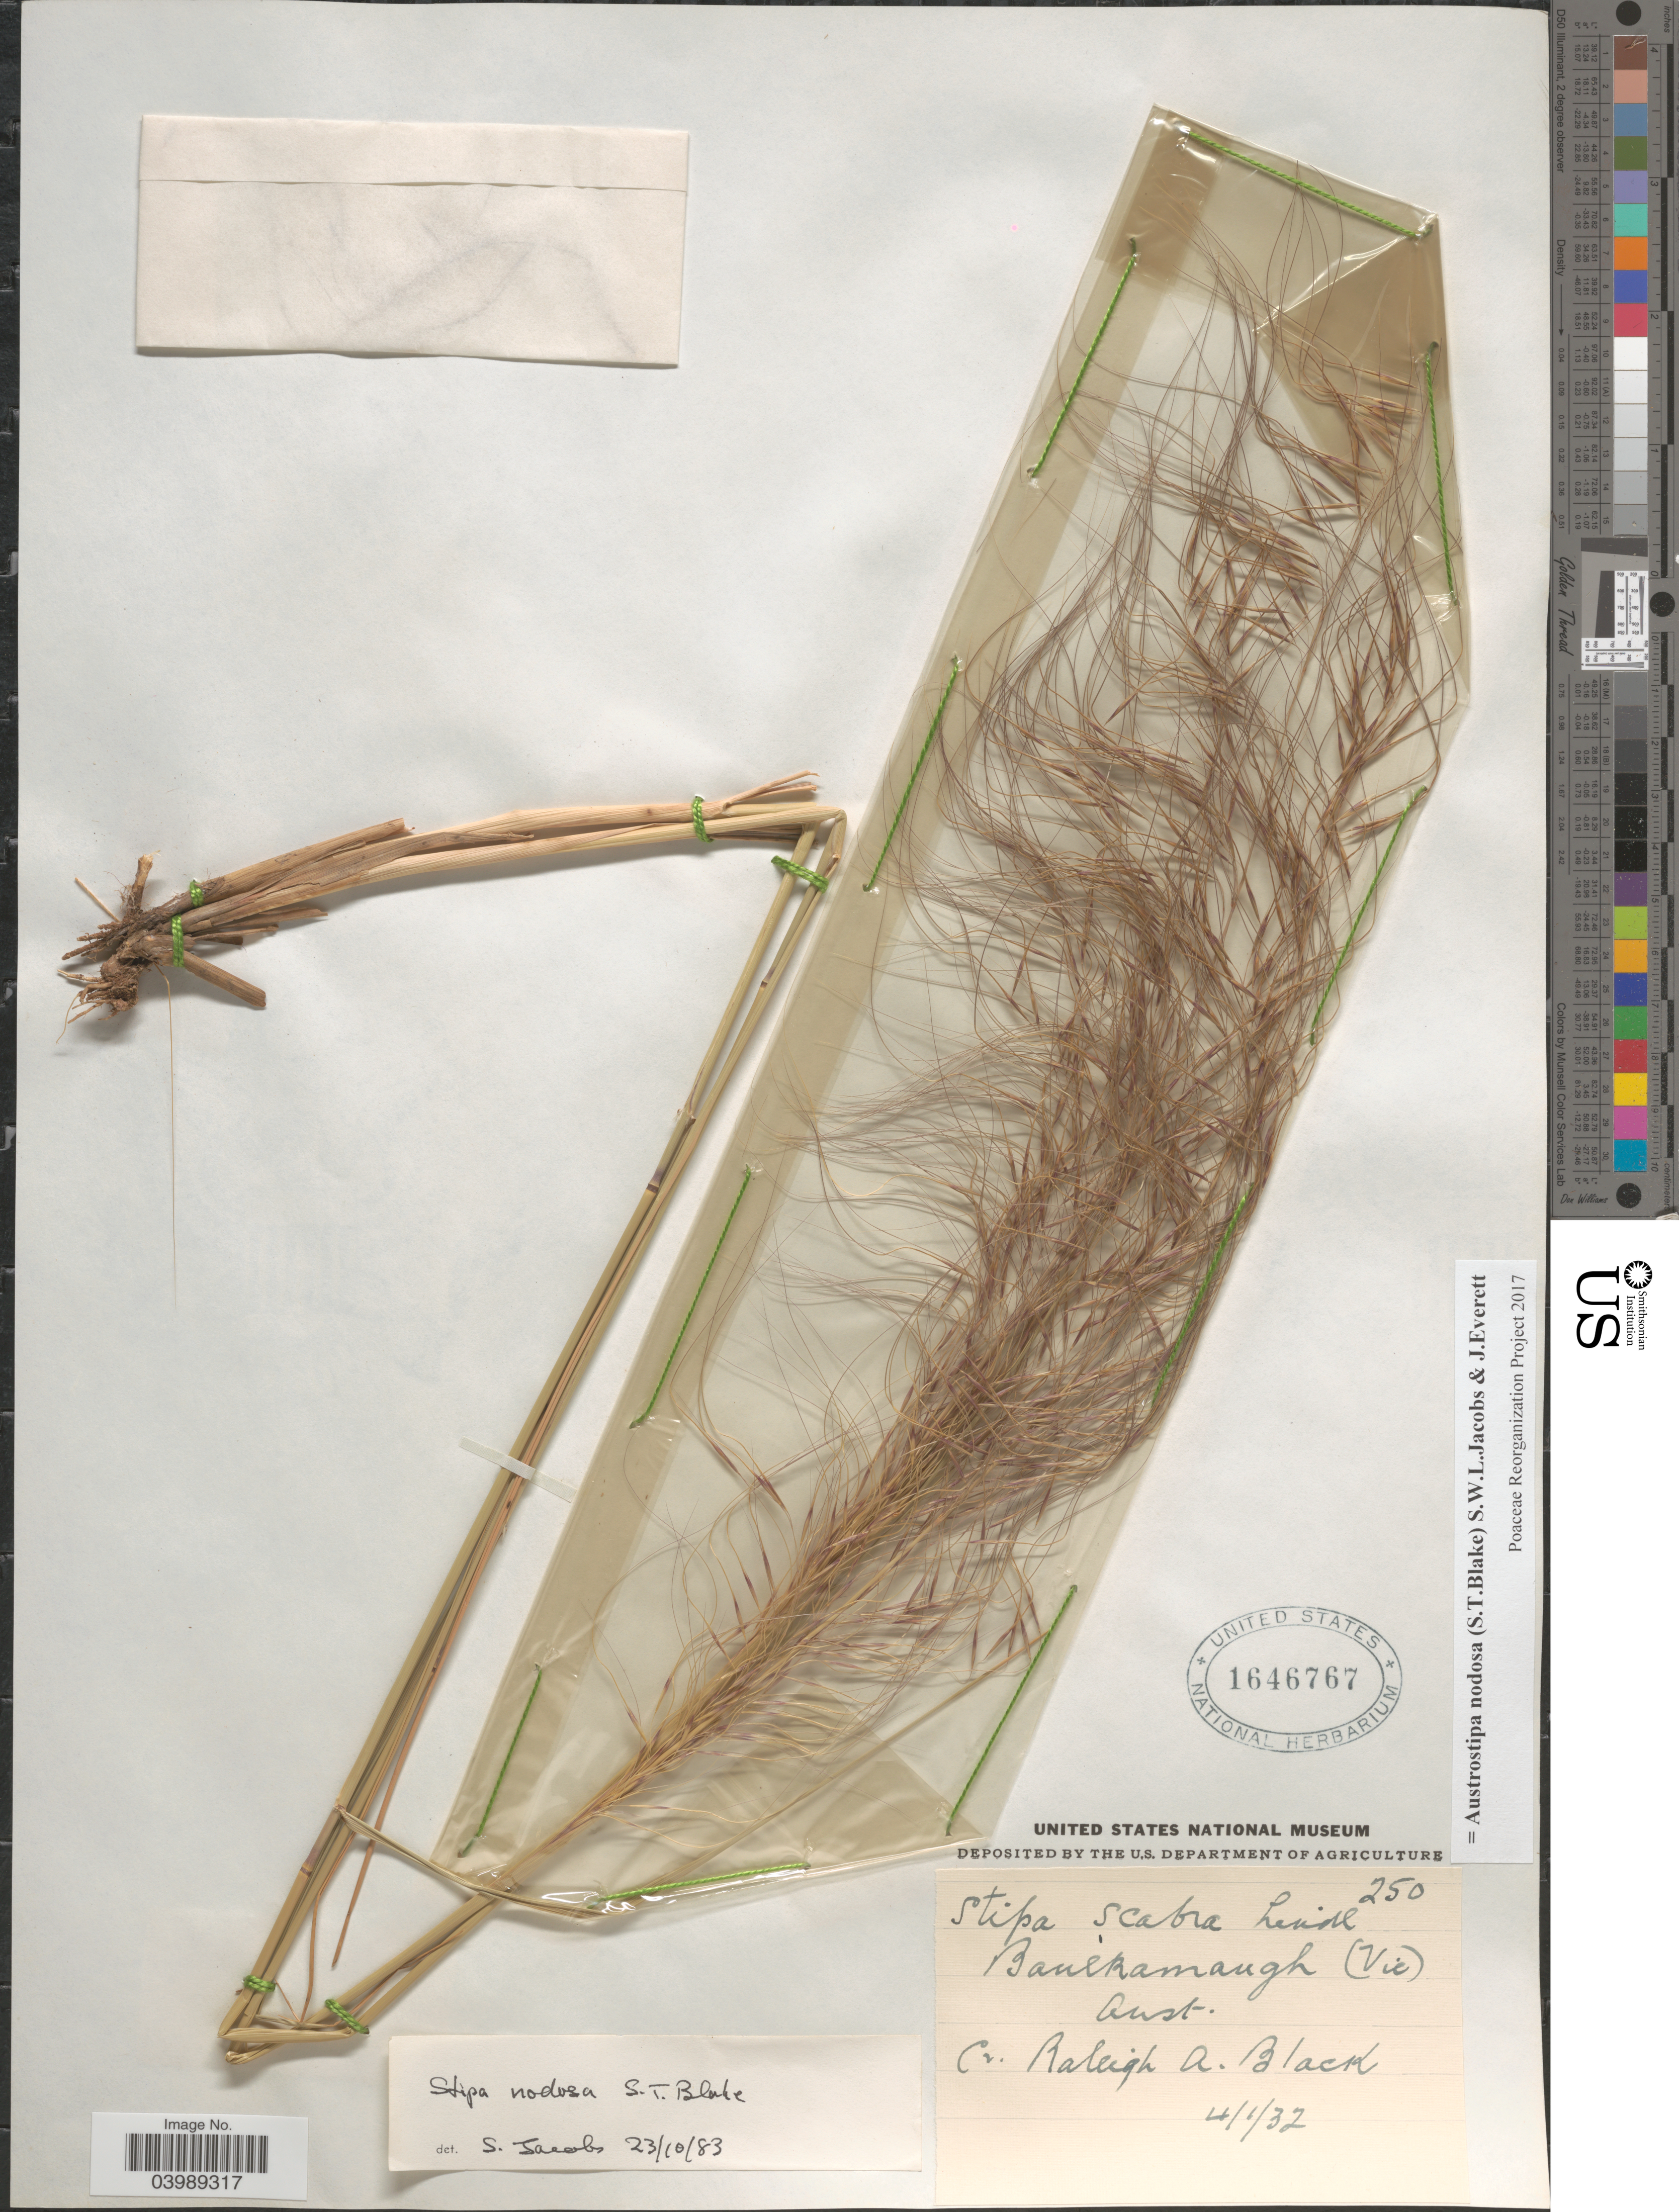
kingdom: Plantae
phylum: Tracheophyta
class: Liliopsida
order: Poales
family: Poaceae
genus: Austrostipa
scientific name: Austrostipa nodosa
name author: (S.T. Blake) S.W.L. Jacobs & J. Everett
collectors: R. A. Black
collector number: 250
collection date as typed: Transcribed d/m/y: 4/1/32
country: Australia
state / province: Victoria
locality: Baulkamaugh (Vic.).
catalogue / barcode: US 1646767